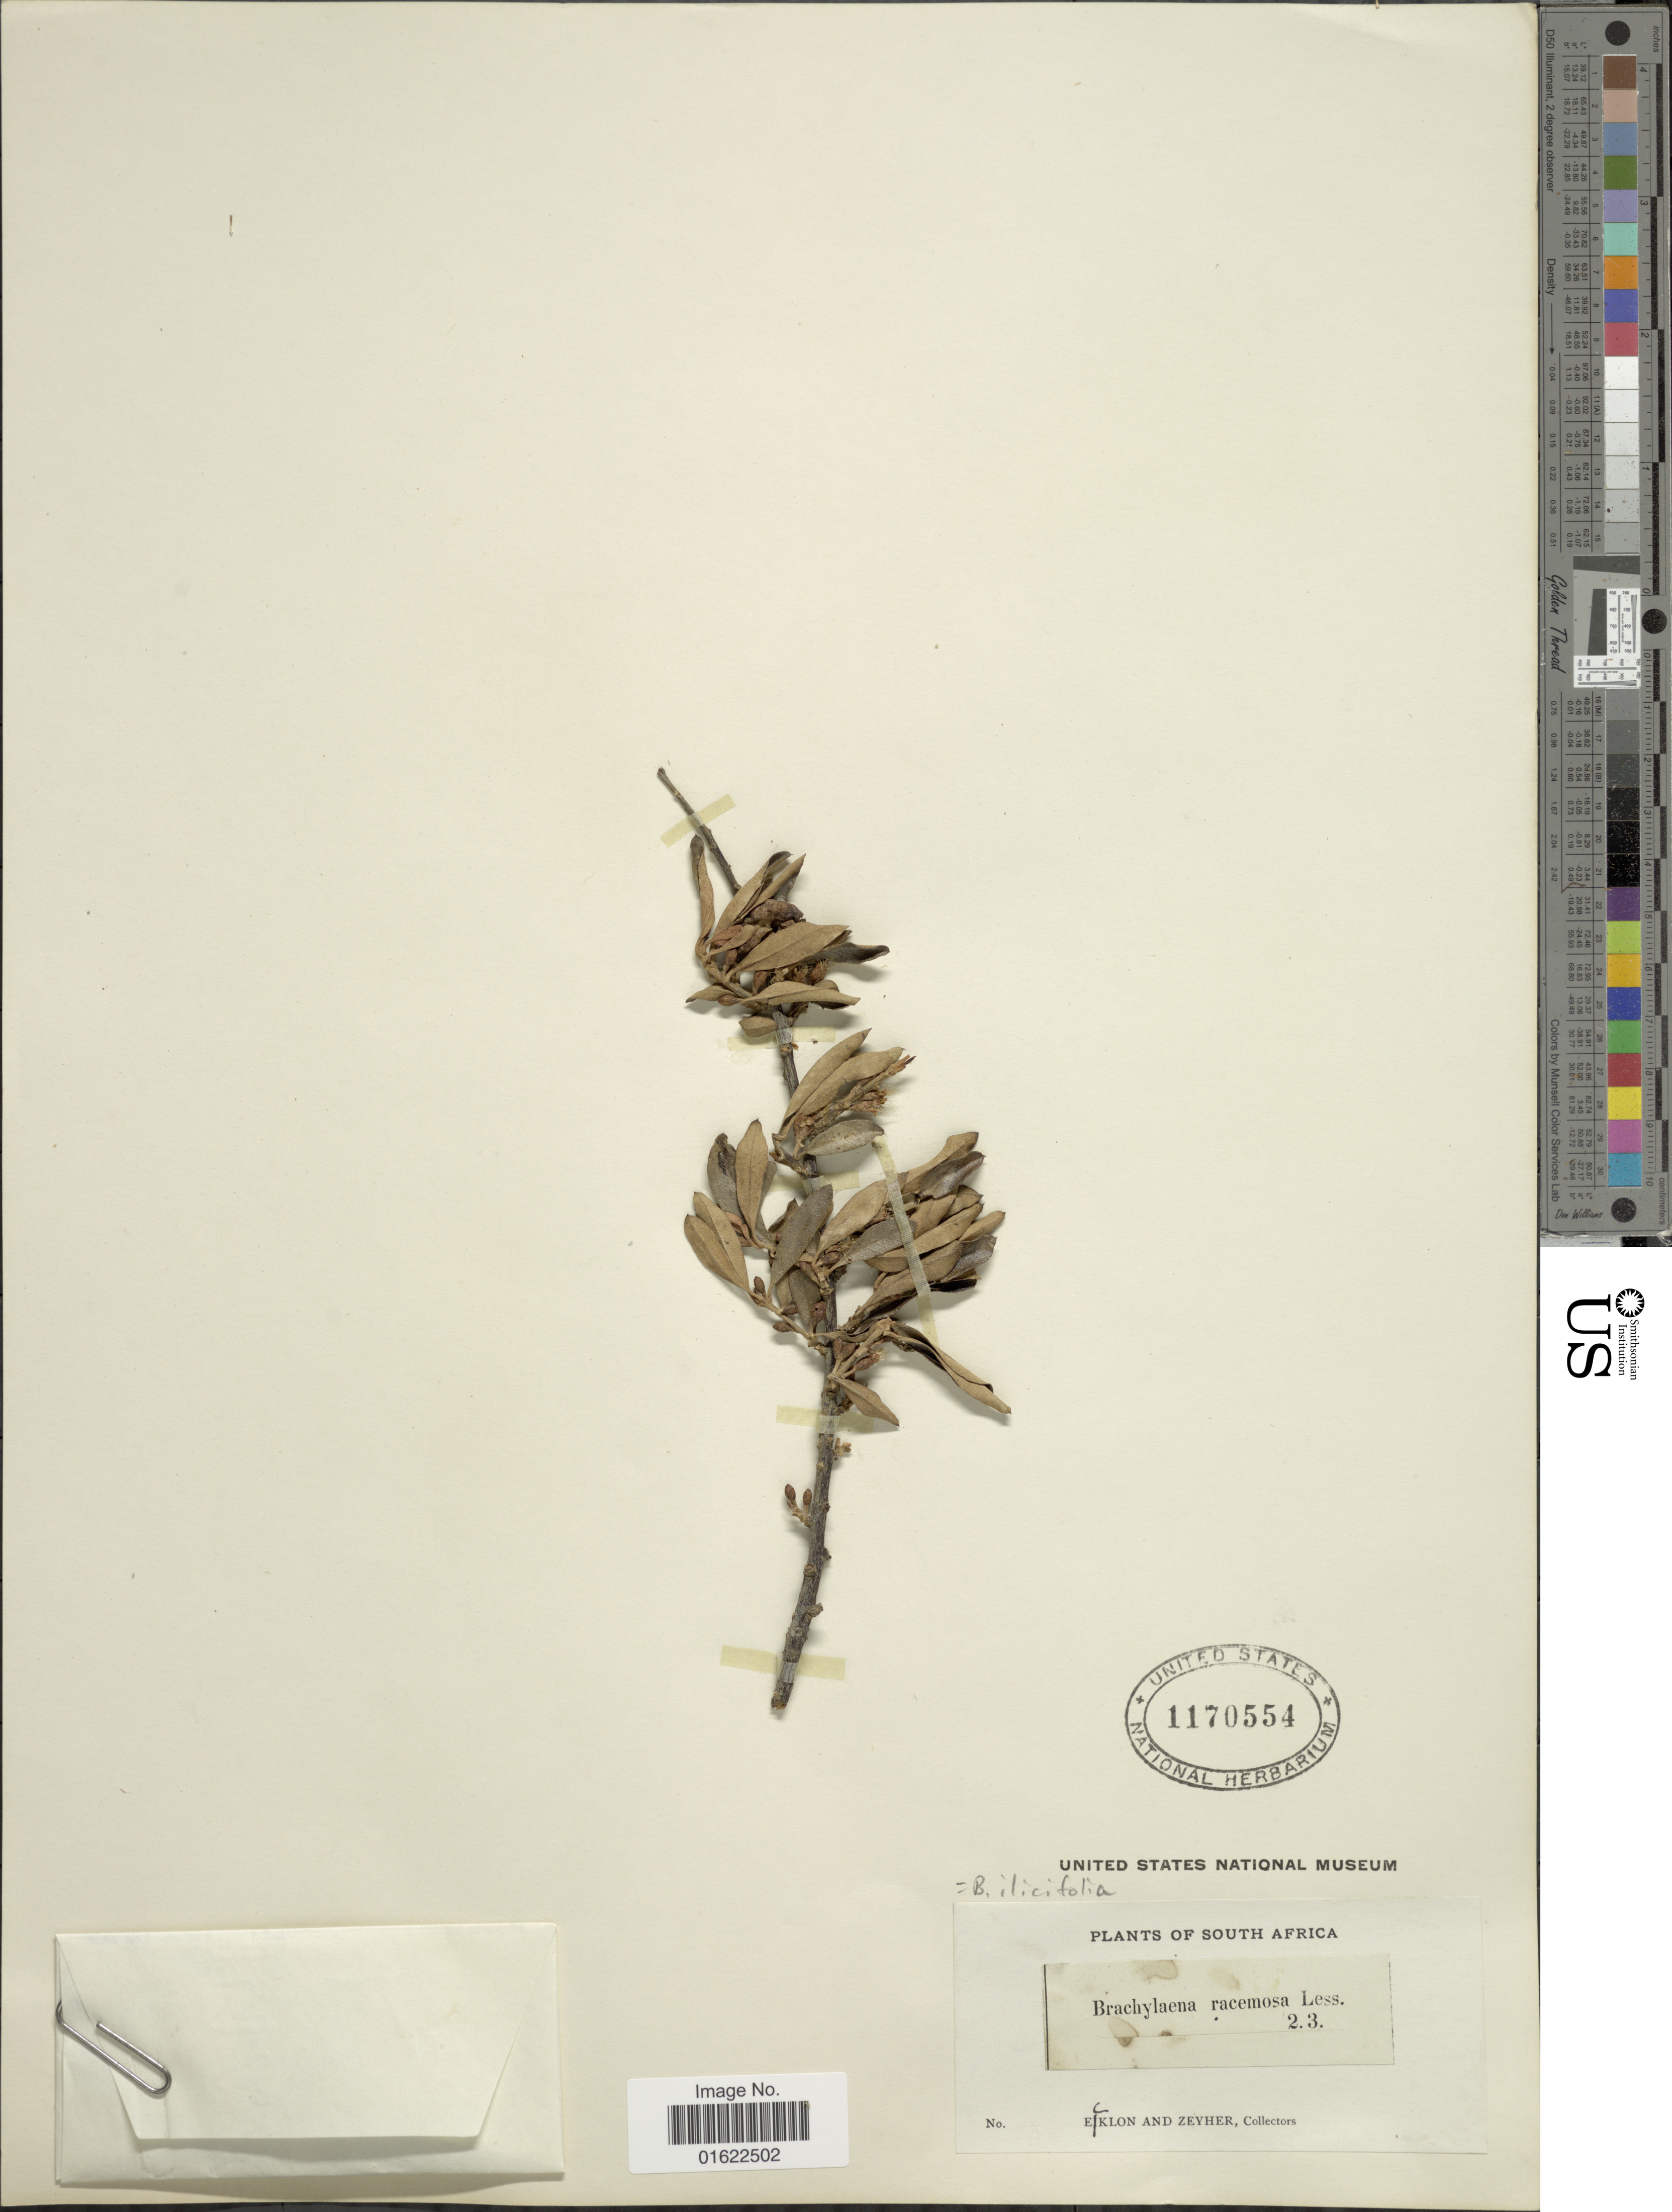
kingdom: Plantae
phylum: Tracheophyta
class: Magnoliopsida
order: Asterales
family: Asteraceae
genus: Brachylaena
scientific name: Brachylaena ilicifolia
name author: (Lam.) E. Phillips & Schweick.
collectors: -. Ecklon & -. Zeyher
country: South Africa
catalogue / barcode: US 1170554